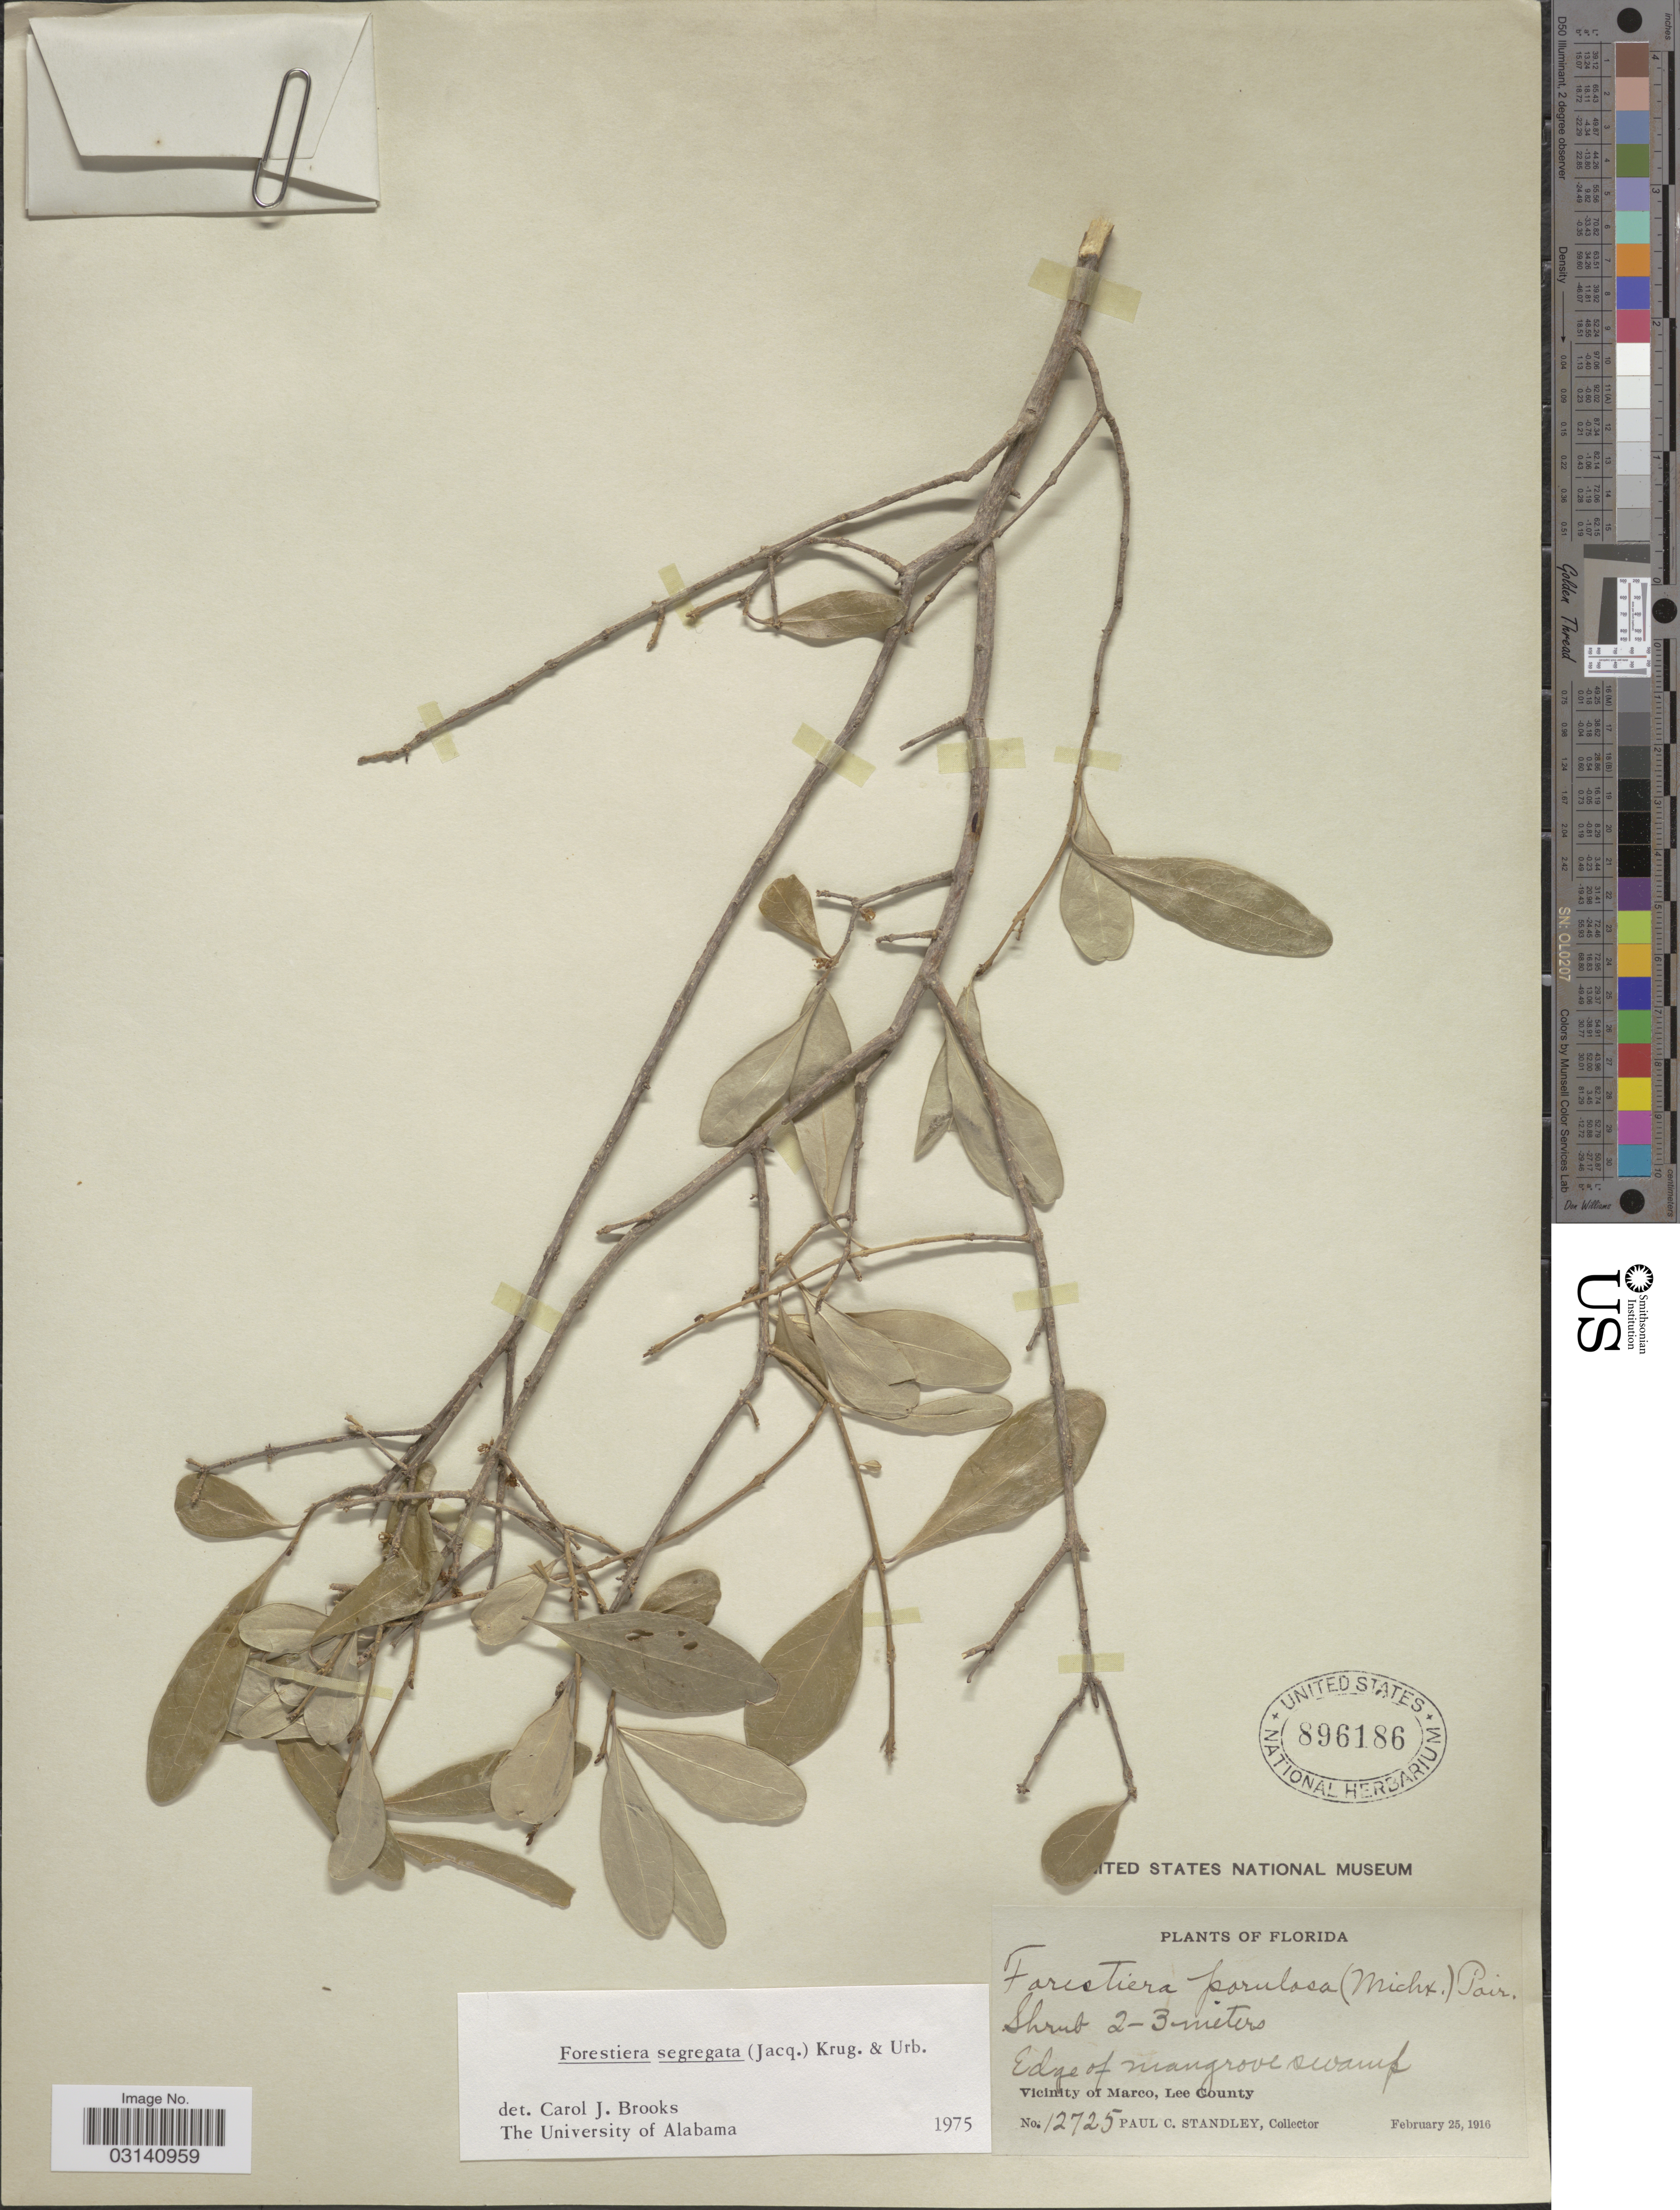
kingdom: Plantae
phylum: Tracheophyta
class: Magnoliopsida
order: Lamiales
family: Oleaceae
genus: Forestiera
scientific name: Forestiera segregata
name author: (Jacq.) Krug & Urb.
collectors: P. C. Standley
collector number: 12725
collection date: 1916-02-25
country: United States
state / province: Florida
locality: Edge of mangrove swamp. Vicinity of Marco, Lee County.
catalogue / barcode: US 896186